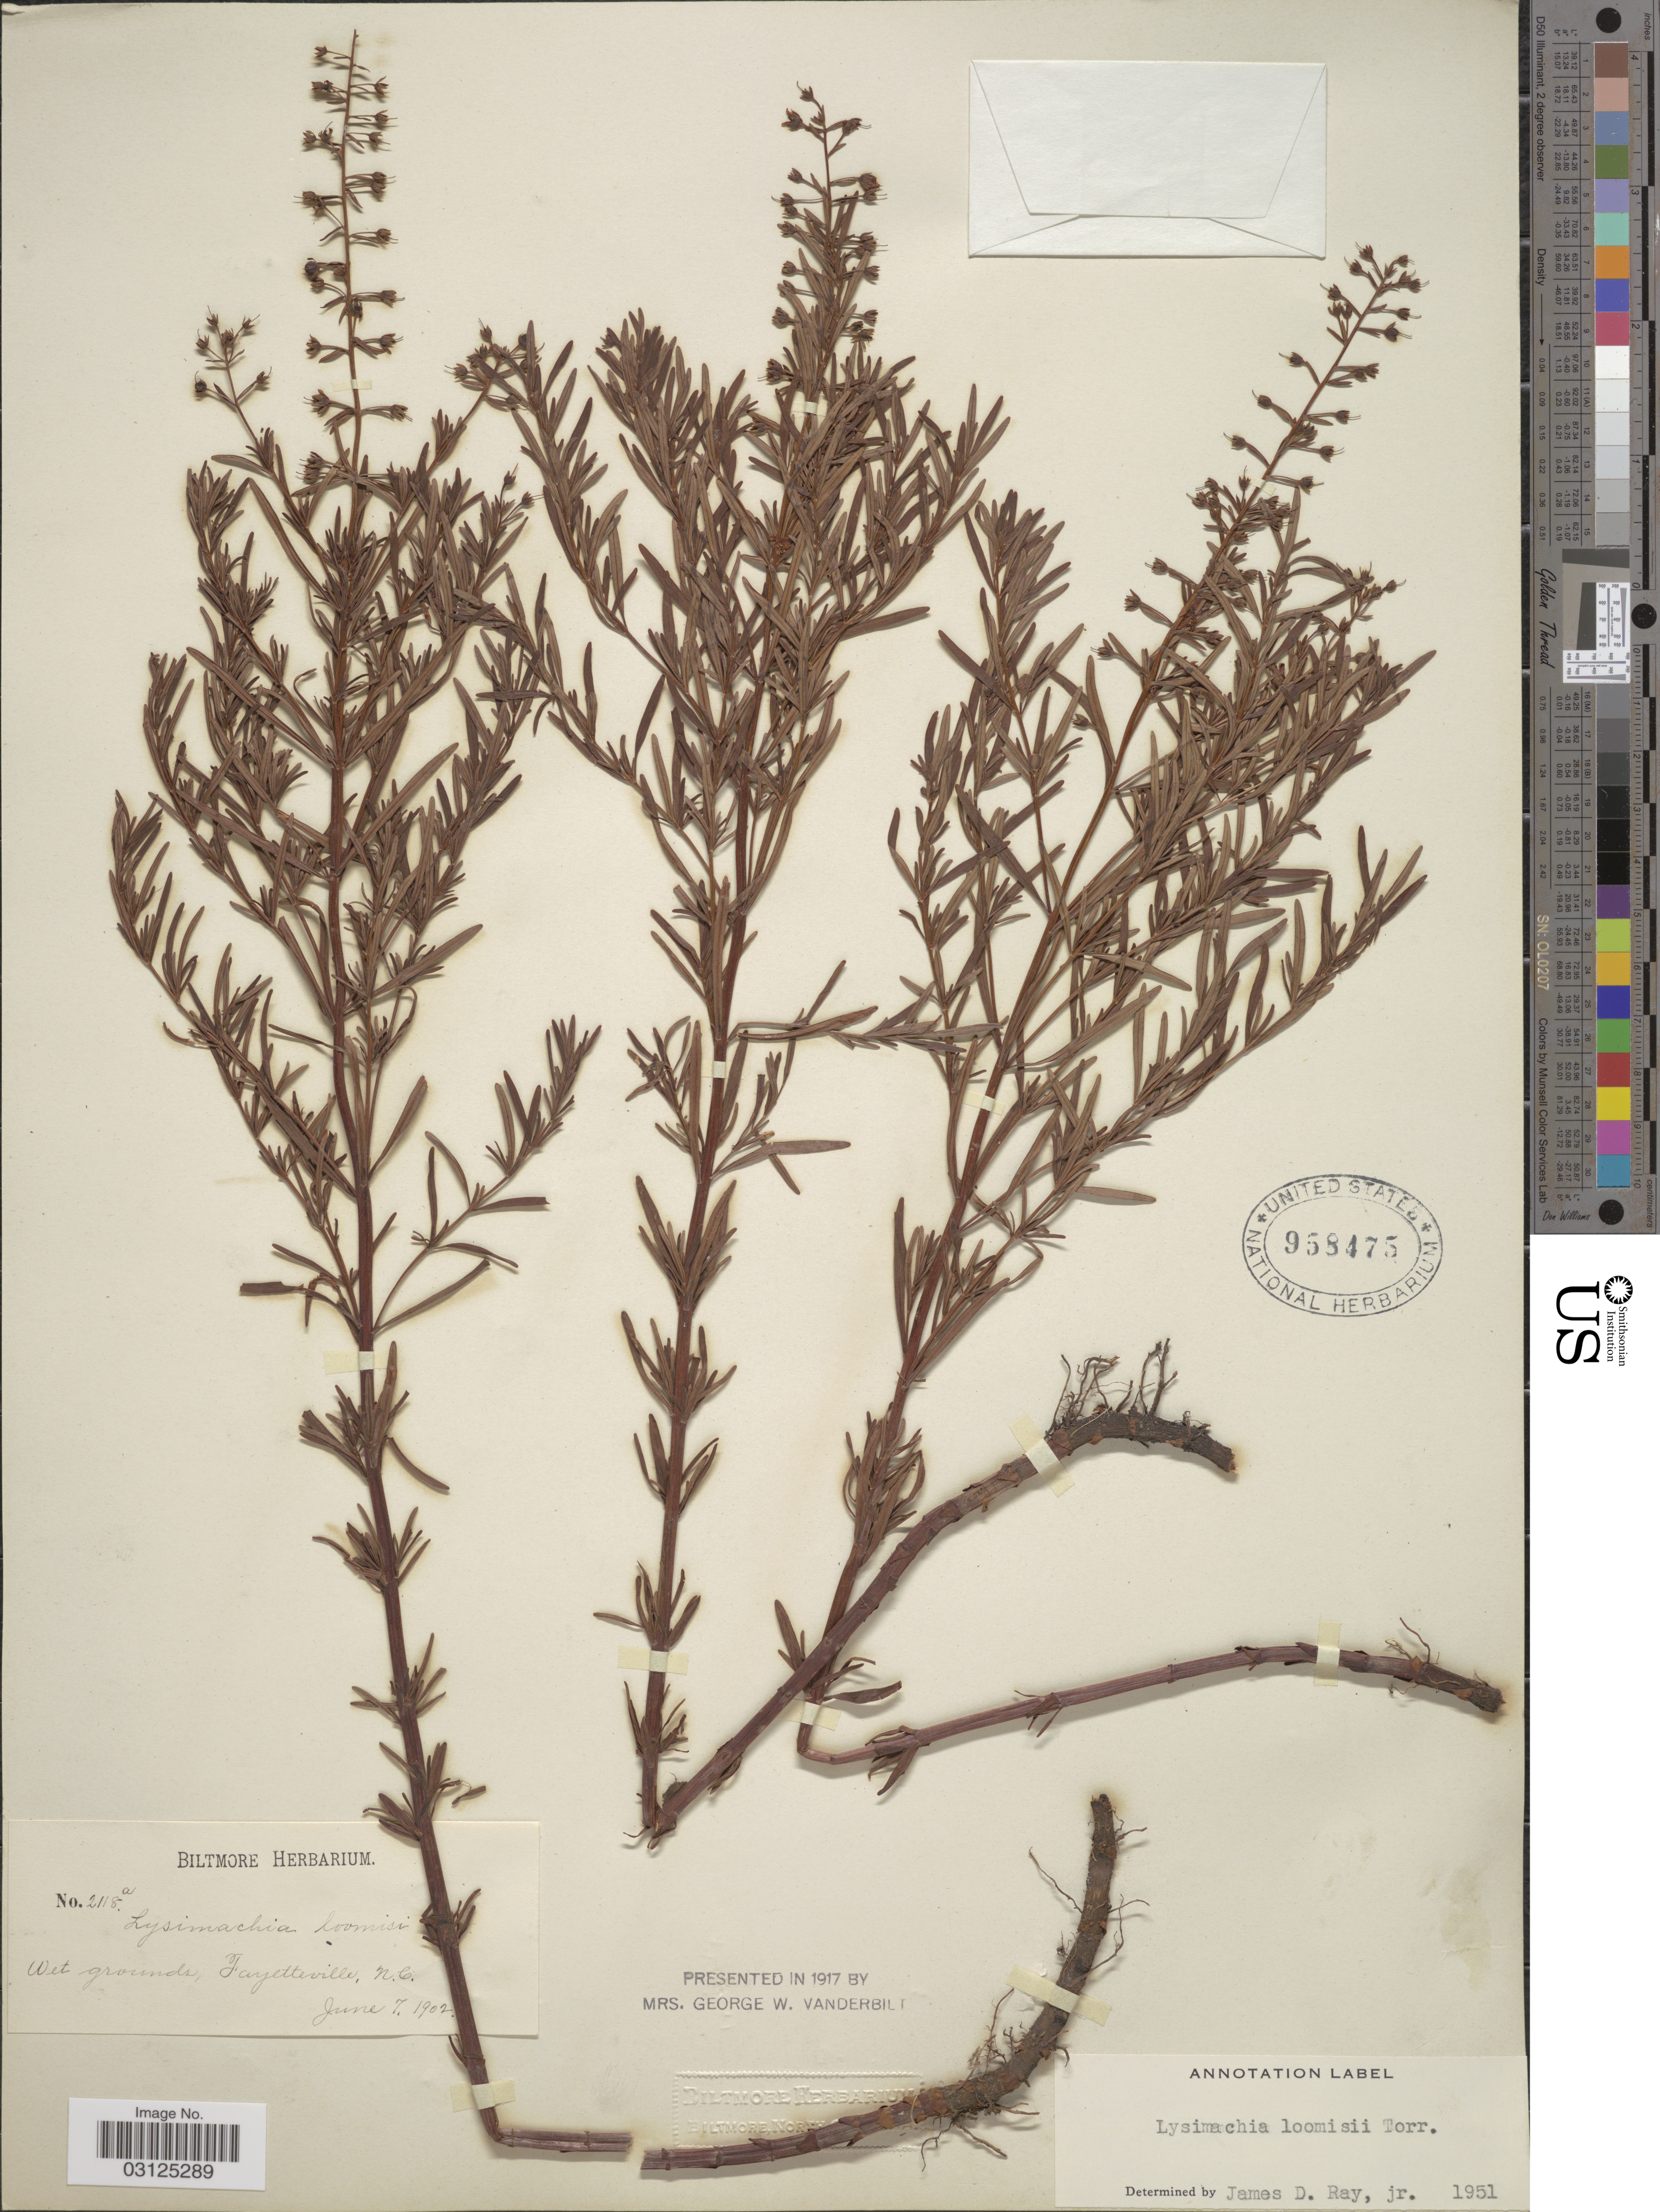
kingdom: Plantae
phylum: Tracheophyta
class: Magnoliopsida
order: Ericales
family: Primulaceae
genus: Lysimachia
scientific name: Lysimachia loomisii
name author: Torr.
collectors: ex herb. Biltmore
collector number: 2118a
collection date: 1902-06-07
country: United States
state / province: North Carolina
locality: Wet grounds, Fayetteville.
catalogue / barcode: US 958475